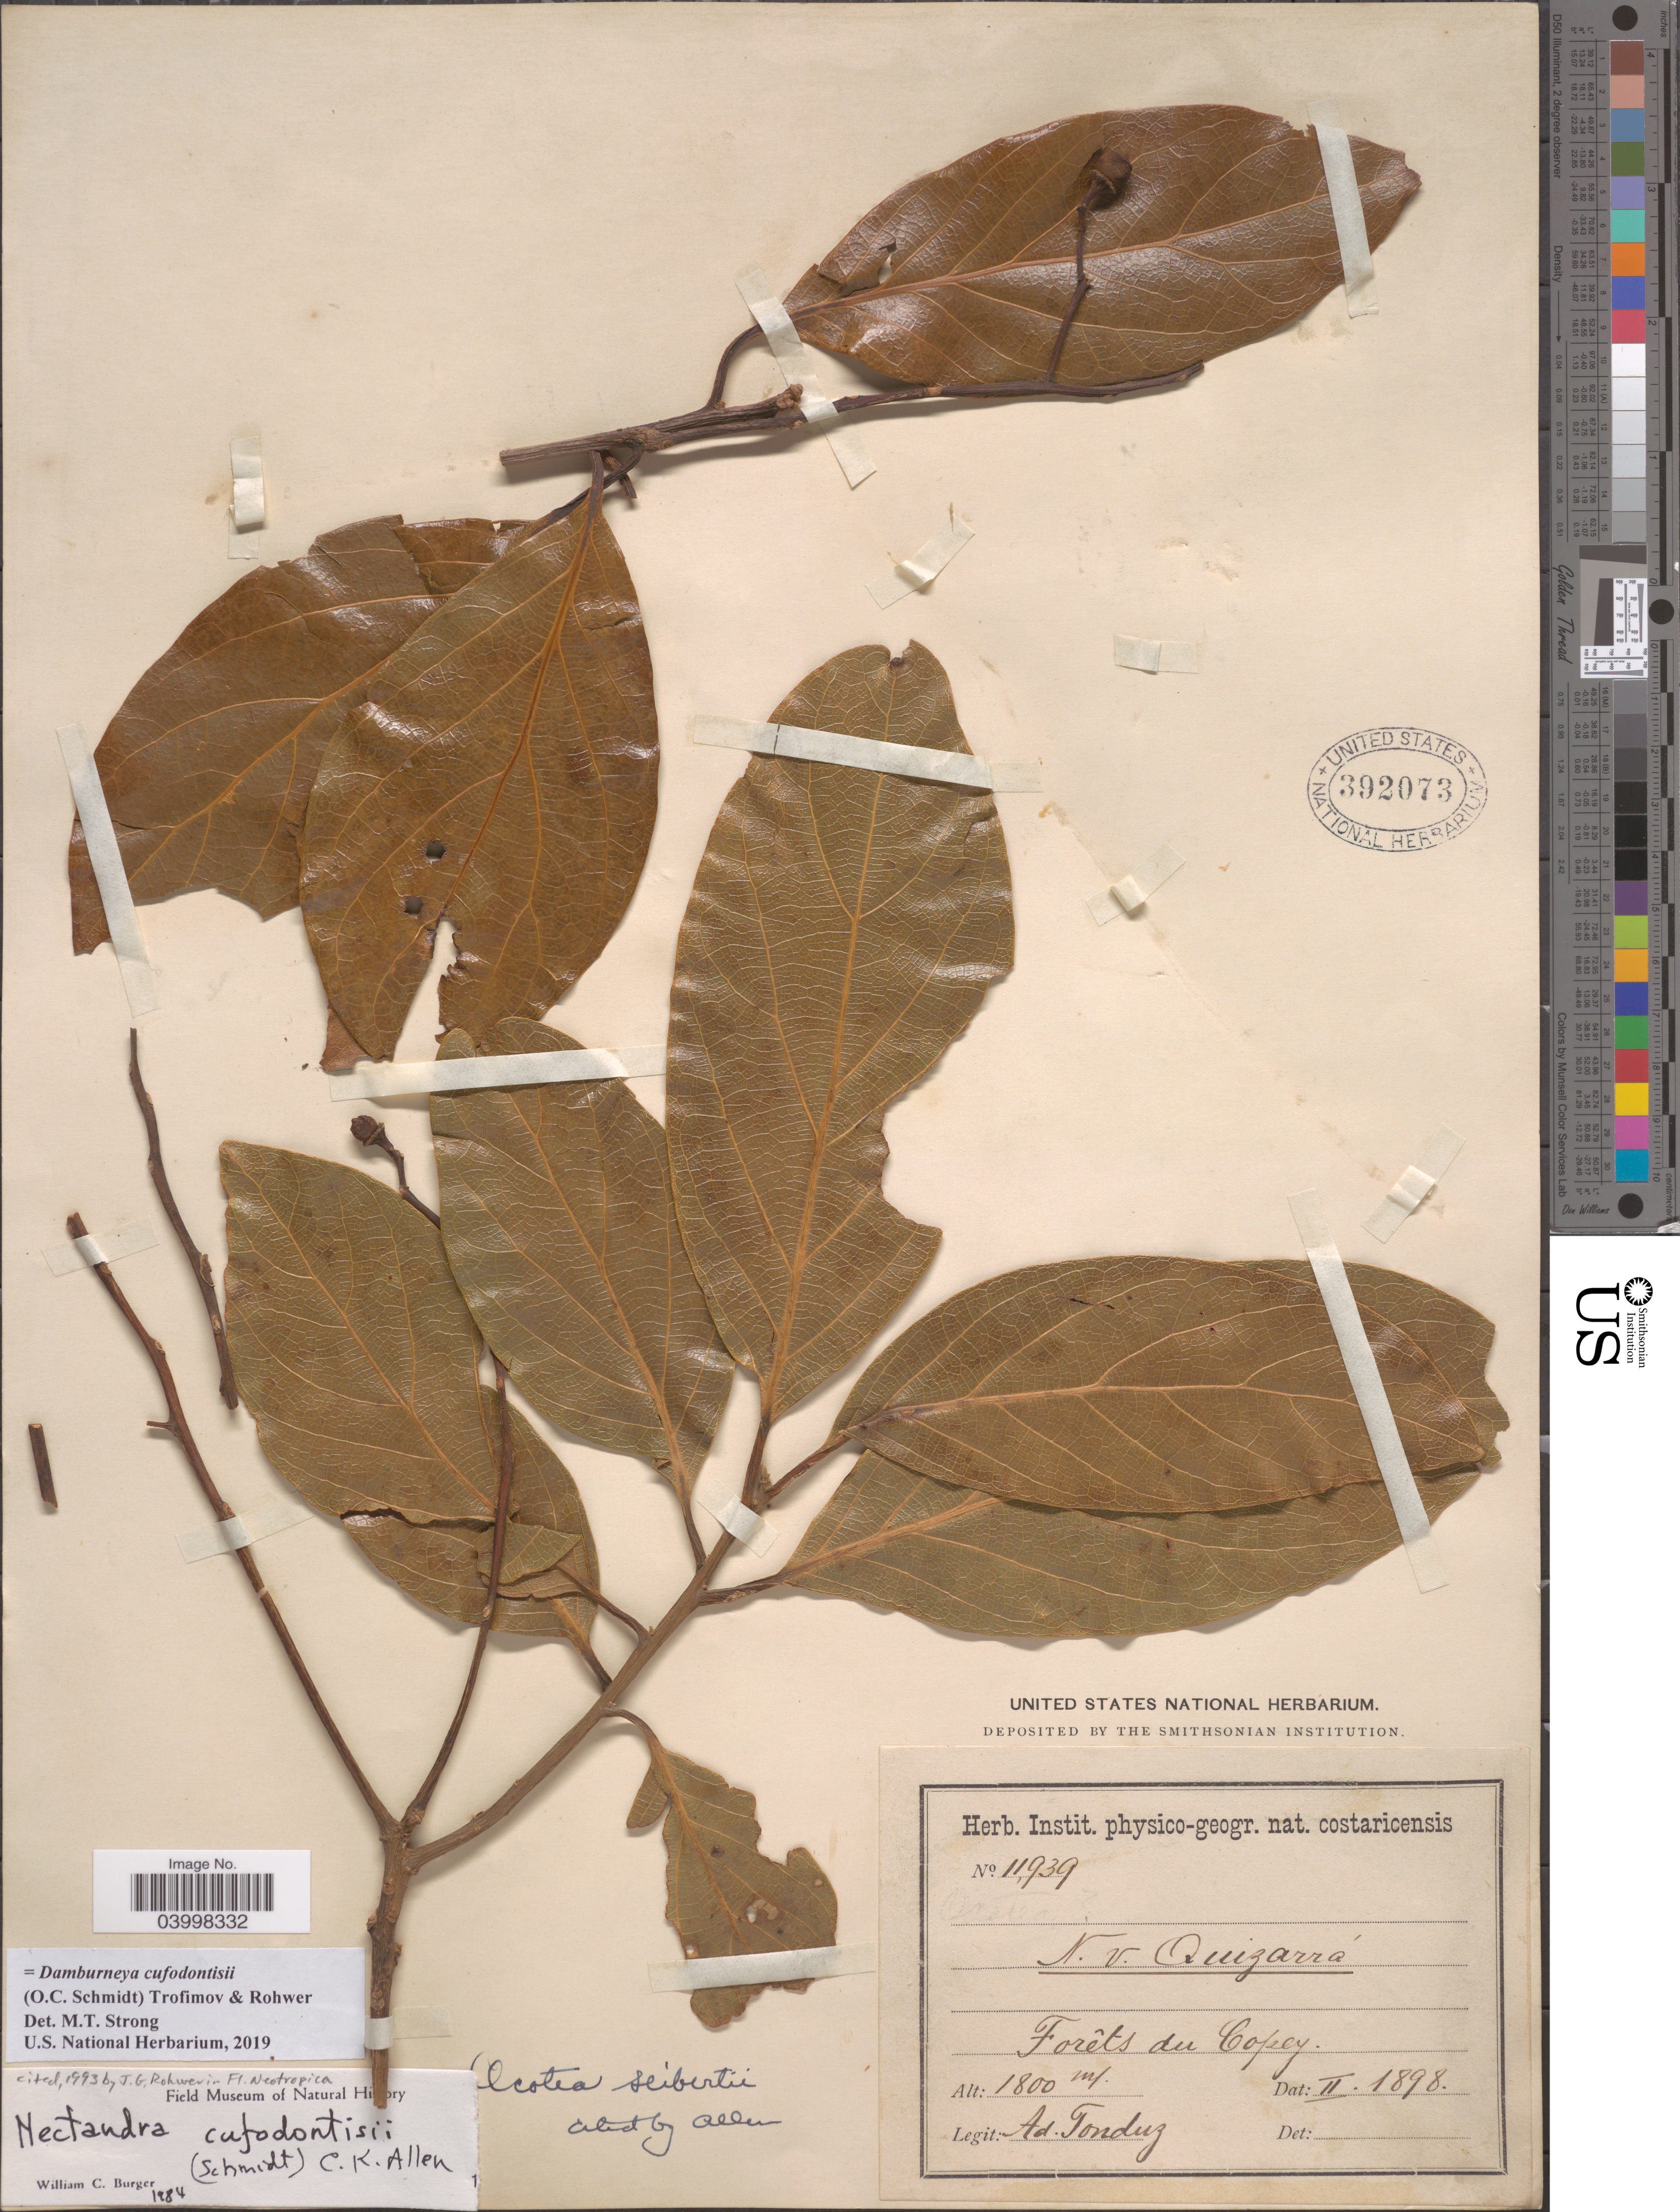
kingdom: Plantae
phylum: Tracheophyta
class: Magnoliopsida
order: Laurales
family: Lauraceae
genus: Damburneya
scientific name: Damburneya cufodontisii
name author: (O.C. Schmidt in Cufod.) Trofimov & Rohwer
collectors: A. Tonduz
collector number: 11939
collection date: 1898-02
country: Costa Rica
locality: Forêts du Copey.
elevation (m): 1800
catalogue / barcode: US 392073